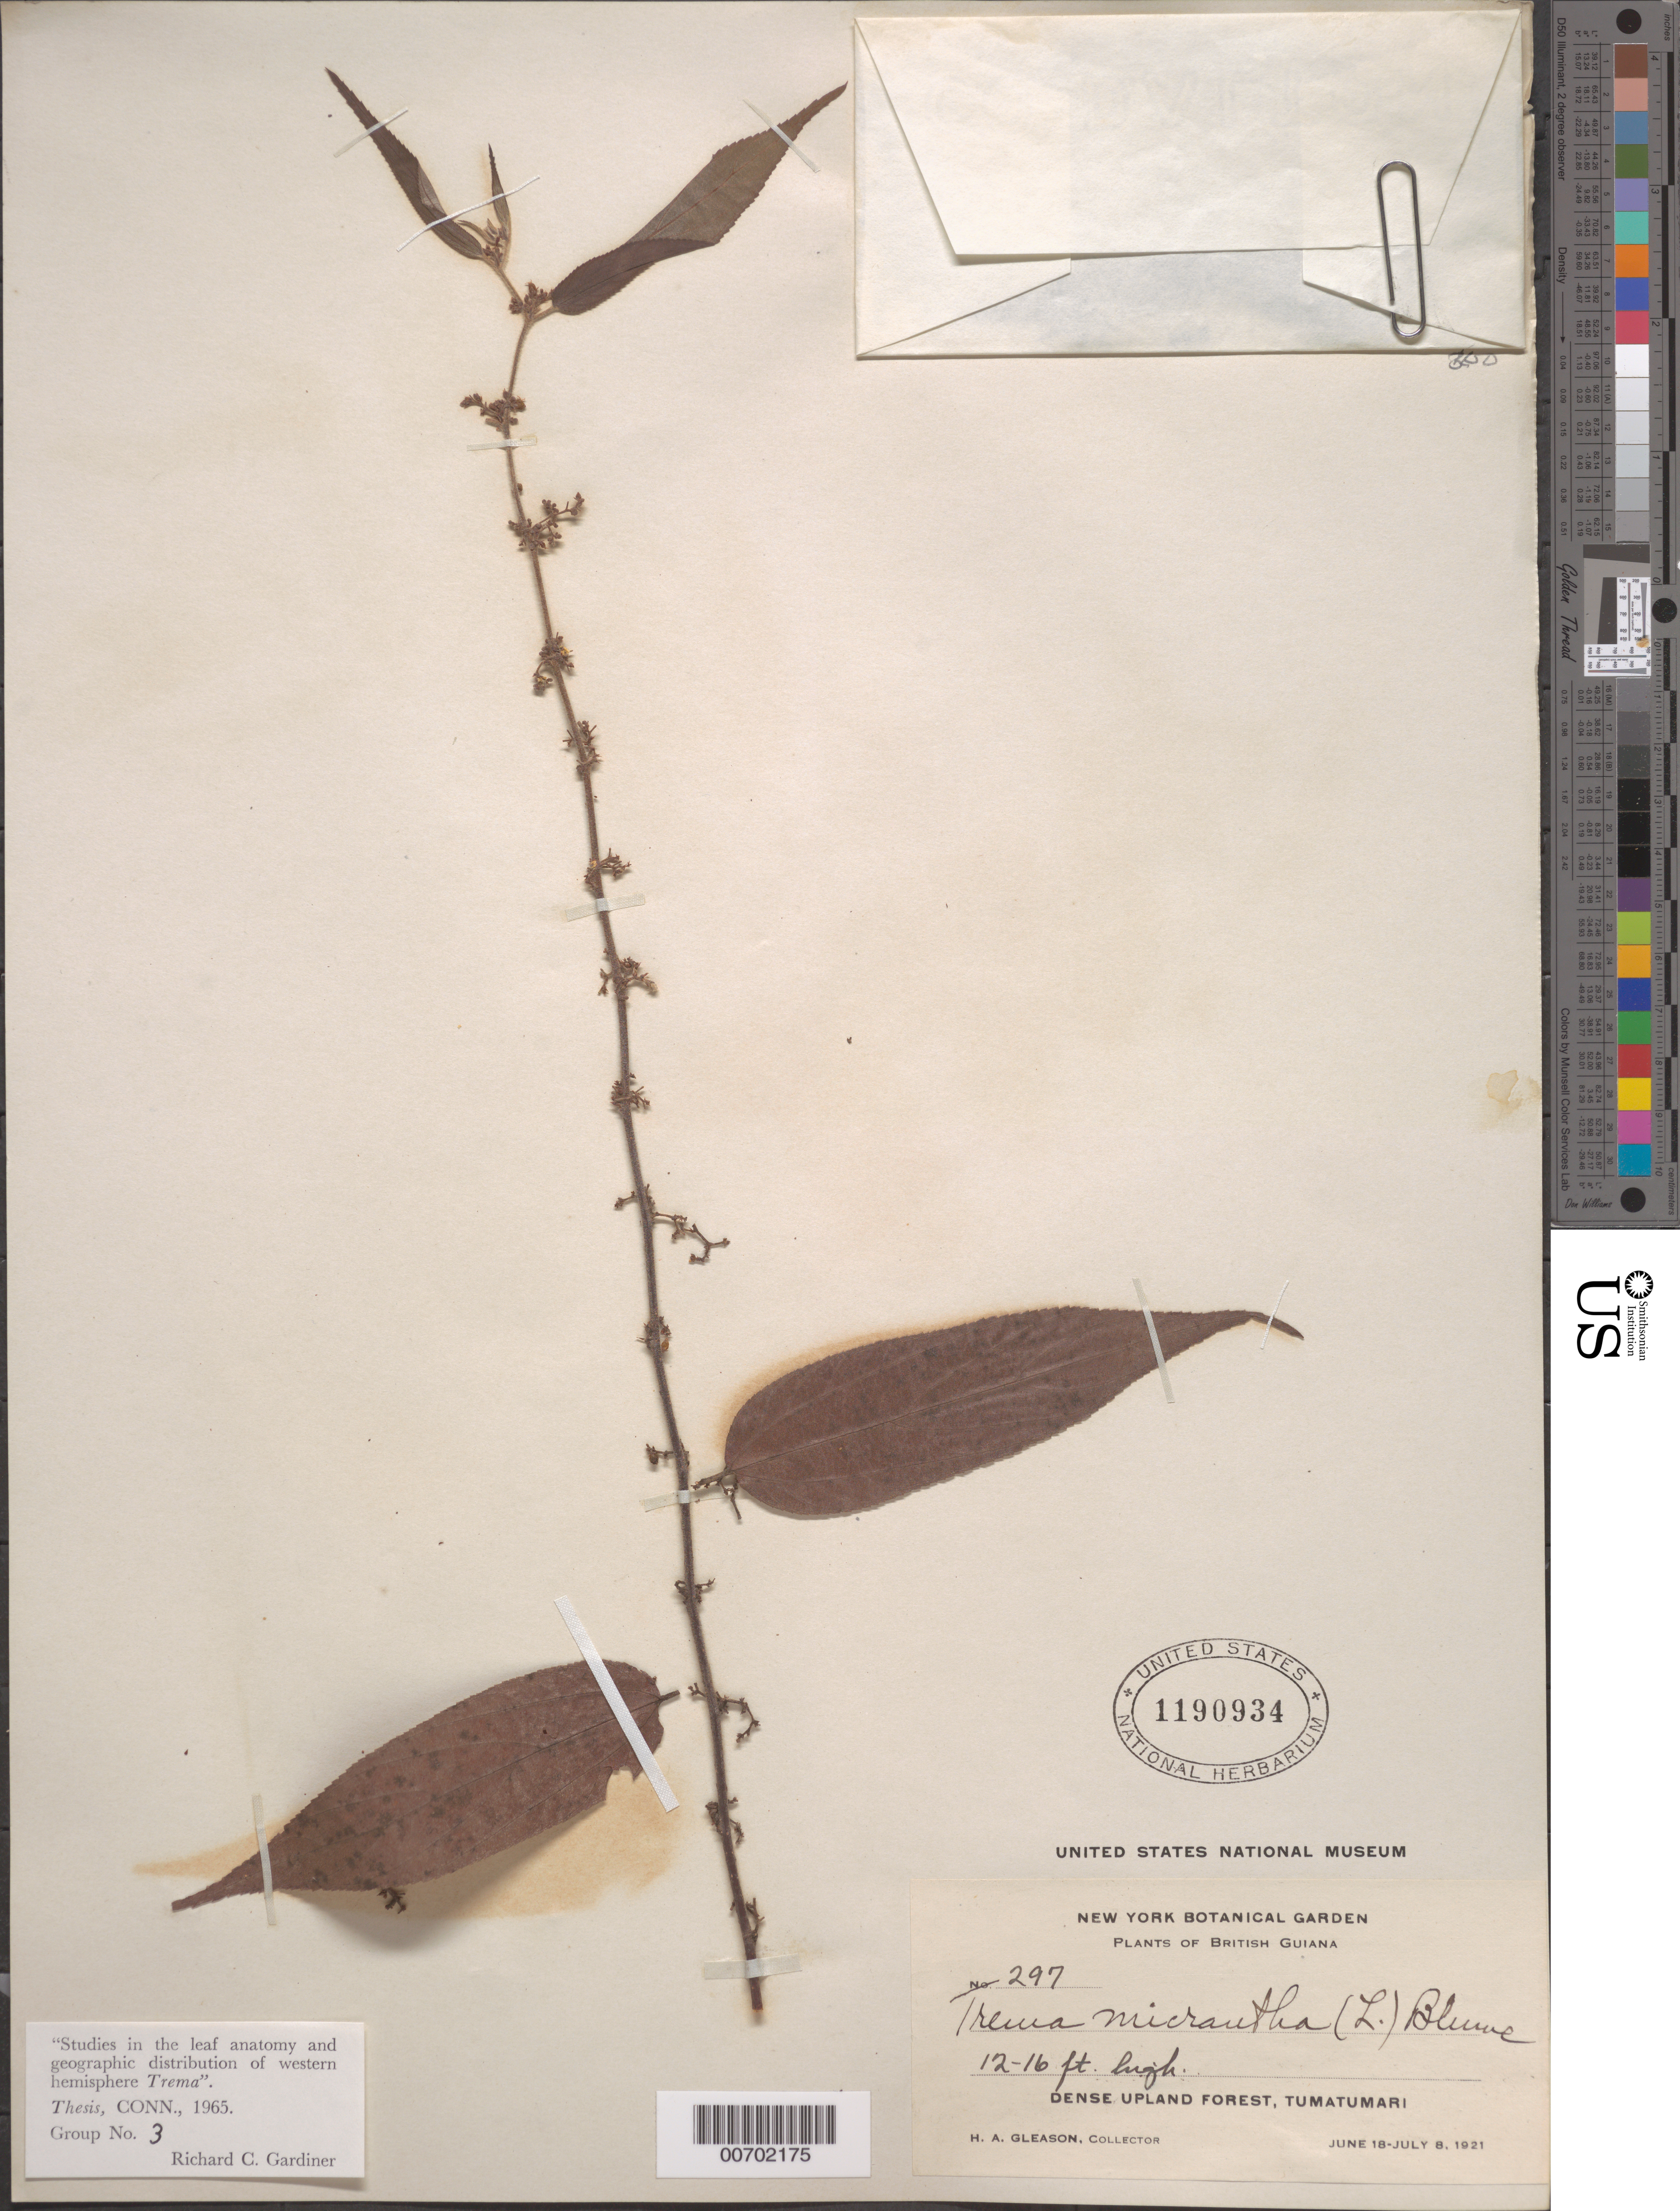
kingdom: Plantae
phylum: Tracheophyta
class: Magnoliopsida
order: Rosales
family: Cannabaceae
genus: Trema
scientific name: Trema micranthum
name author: (L.) Blume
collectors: H. A. Gleason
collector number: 297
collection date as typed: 18-Jun-21 to 8-Jul-21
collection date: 1921-06-18/1921-07-08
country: Guyana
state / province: Potaro-Siparuni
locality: Tumatumari Village, Potaro R.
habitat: Dense upland forest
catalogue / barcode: US 1190934